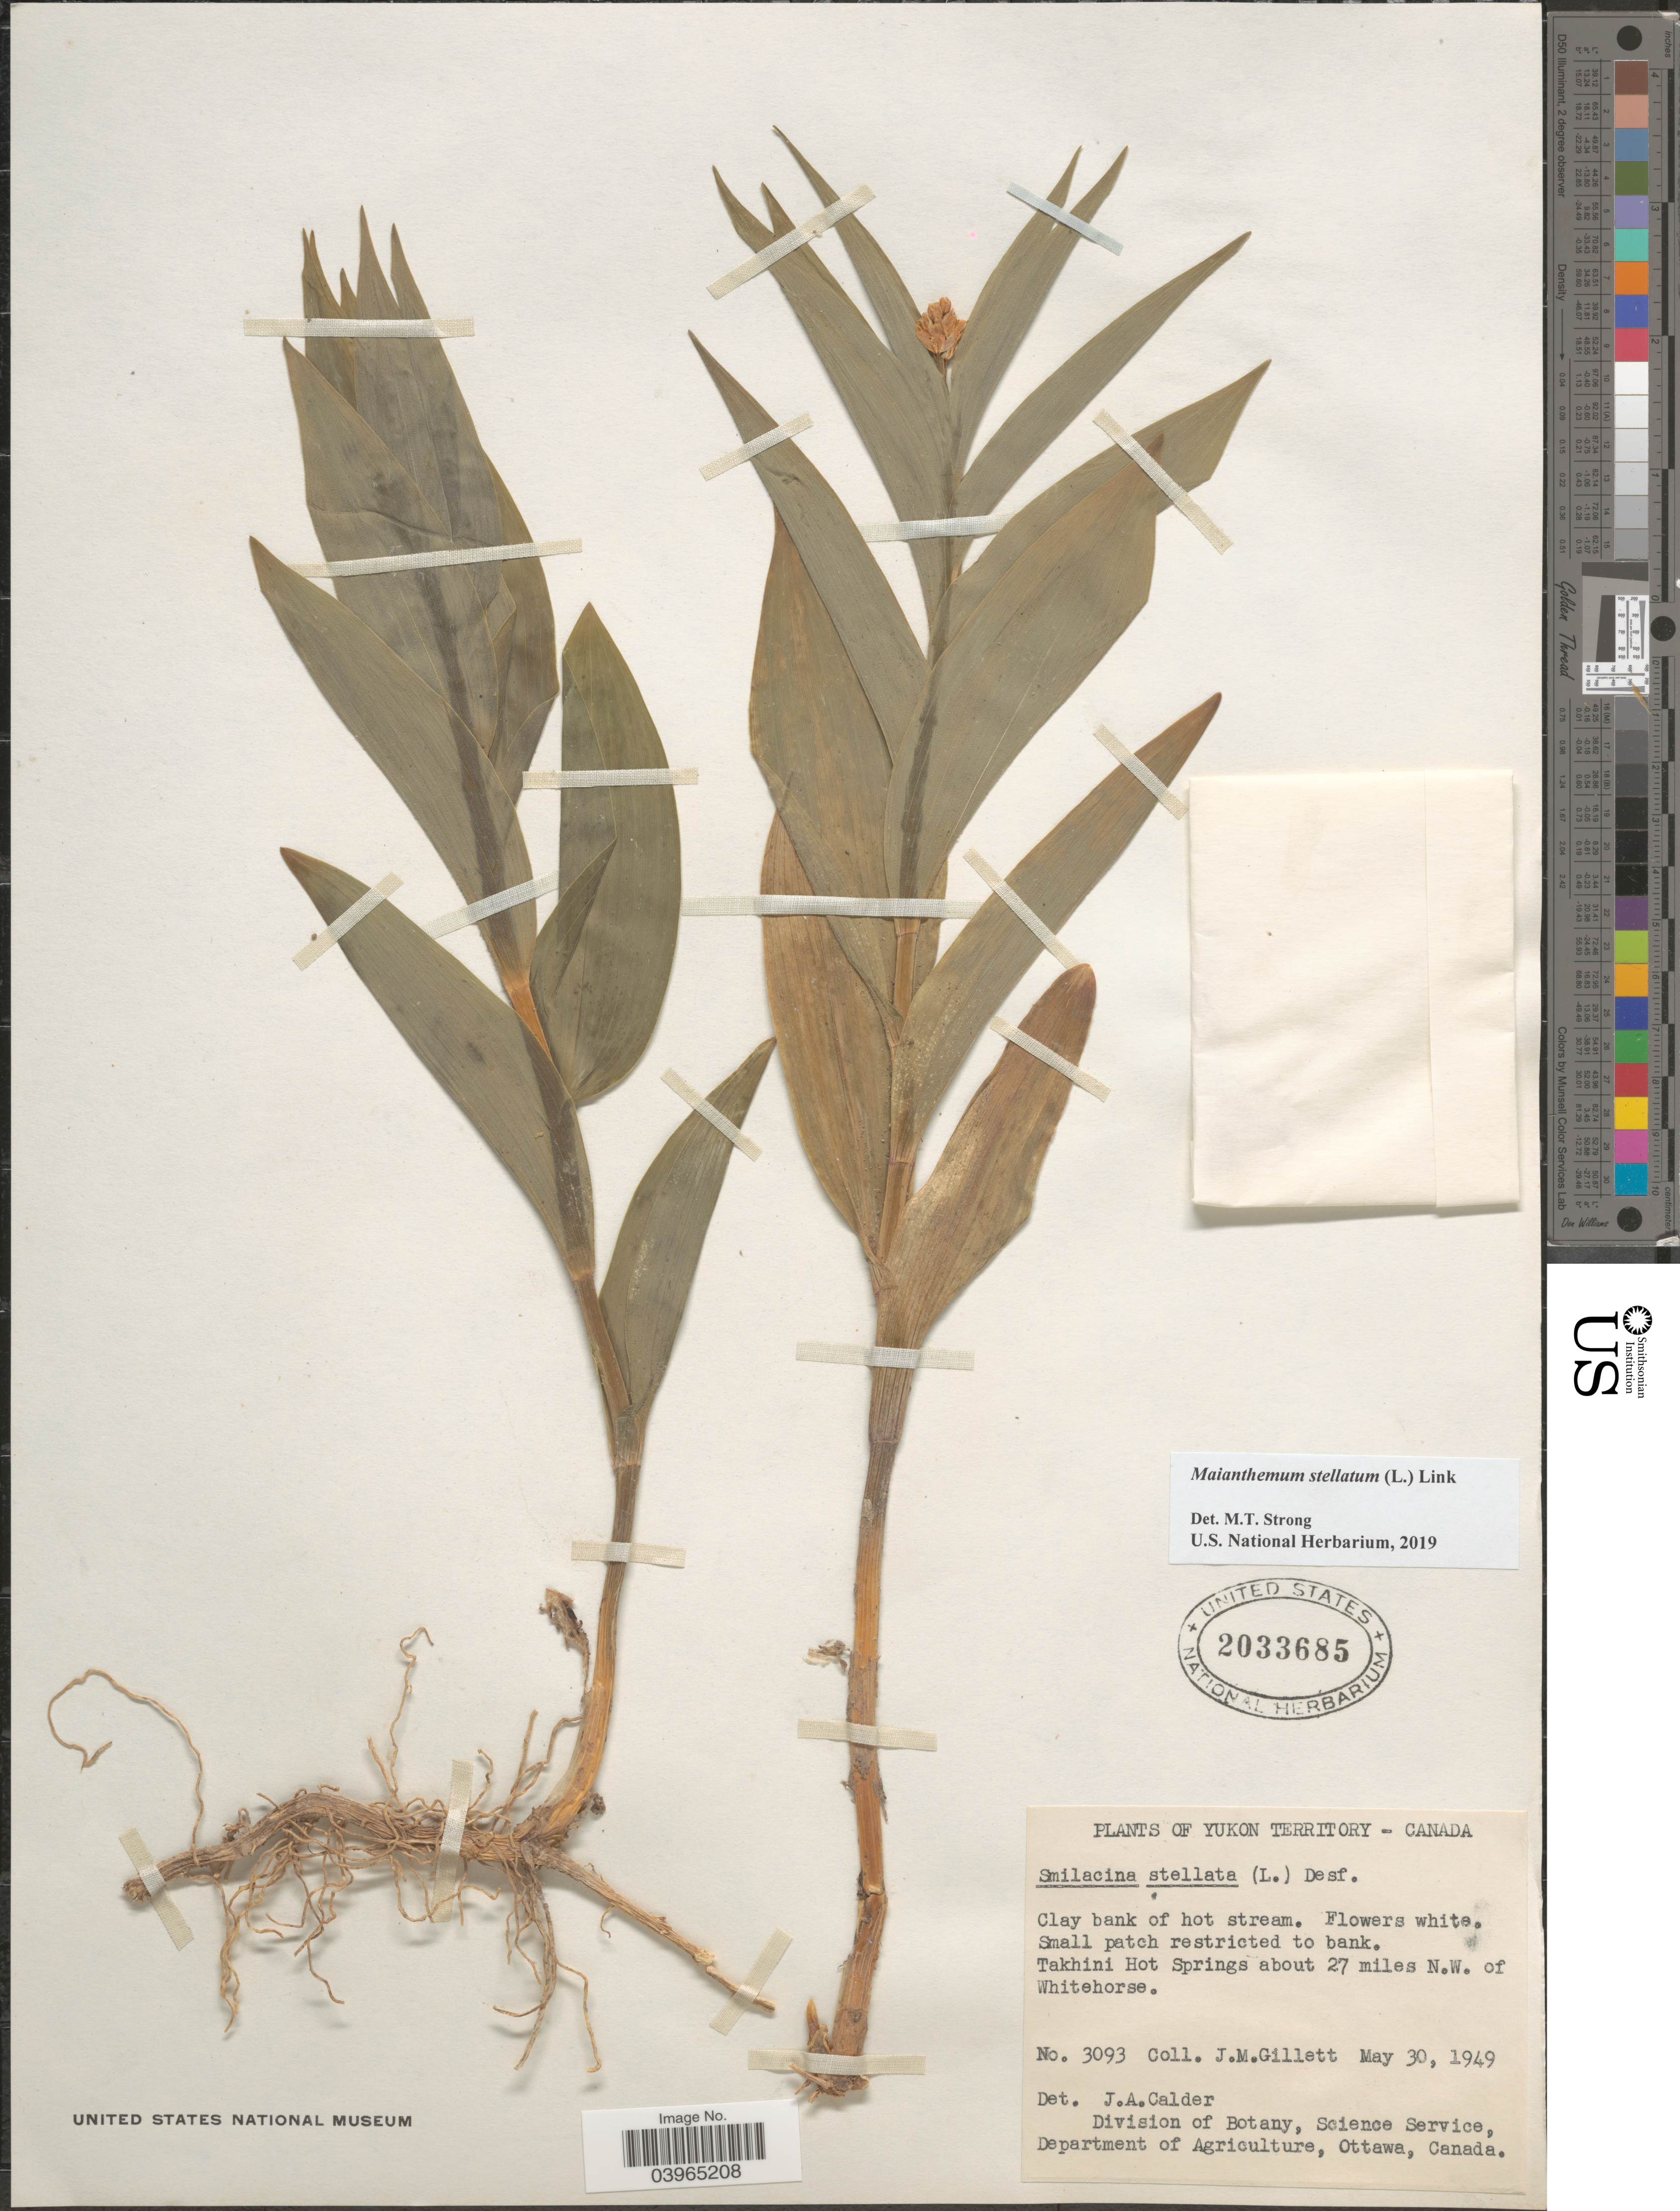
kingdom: Plantae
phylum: Tracheophyta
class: Liliopsida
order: Asparagales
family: Asparagaceae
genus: Maianthemum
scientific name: Maianthemum stellatum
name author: (L.) Link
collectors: J. M. Gillett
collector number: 3093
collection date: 1949-05-30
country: Canada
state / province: Yukon Territory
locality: Takhini Hot Springs about 27 miles N.W. of Whitehorse.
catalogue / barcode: US 2033685